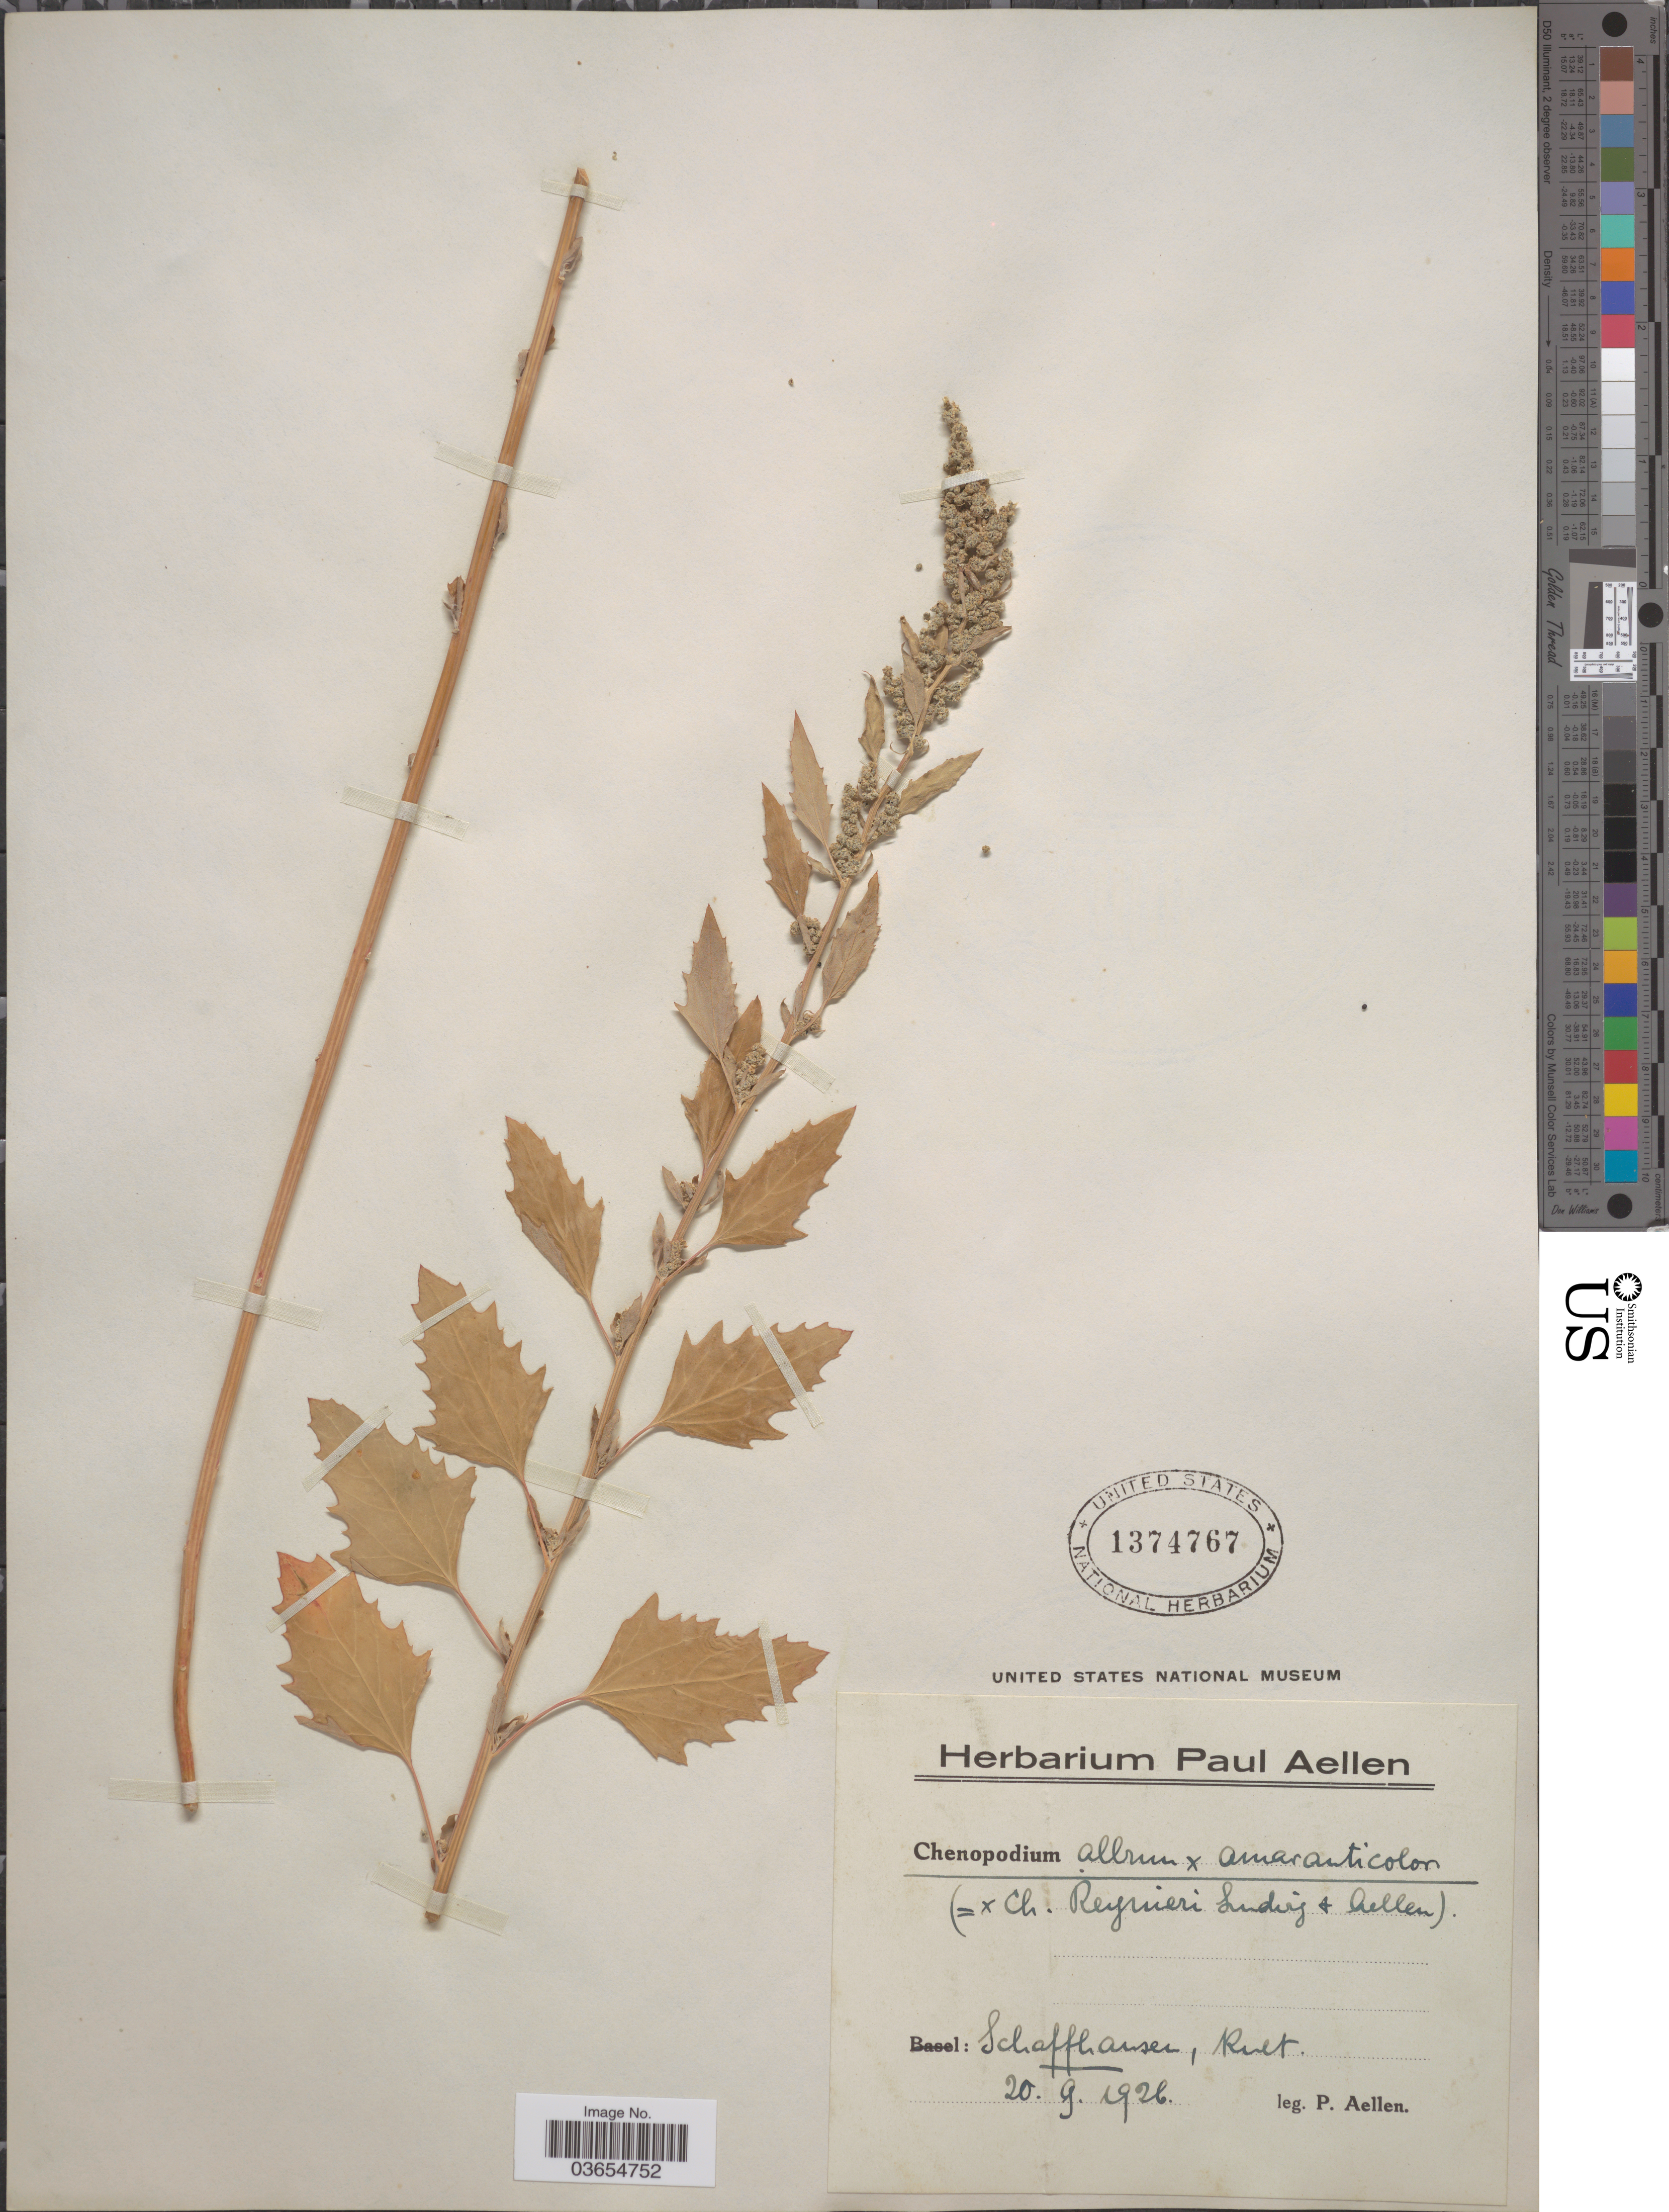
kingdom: Plantae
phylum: Tracheophyta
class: Magnoliopsida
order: Caryophyllales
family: Amaranthaceae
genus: Chenopodium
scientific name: Chenopodium album x C. amaranticolor (H.J. Coste & Reynier) H.J. Coste & Reynier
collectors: P. Aellen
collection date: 1926-09-20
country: Switzerland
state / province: Schaffhausen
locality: Kult.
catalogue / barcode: US 1374767